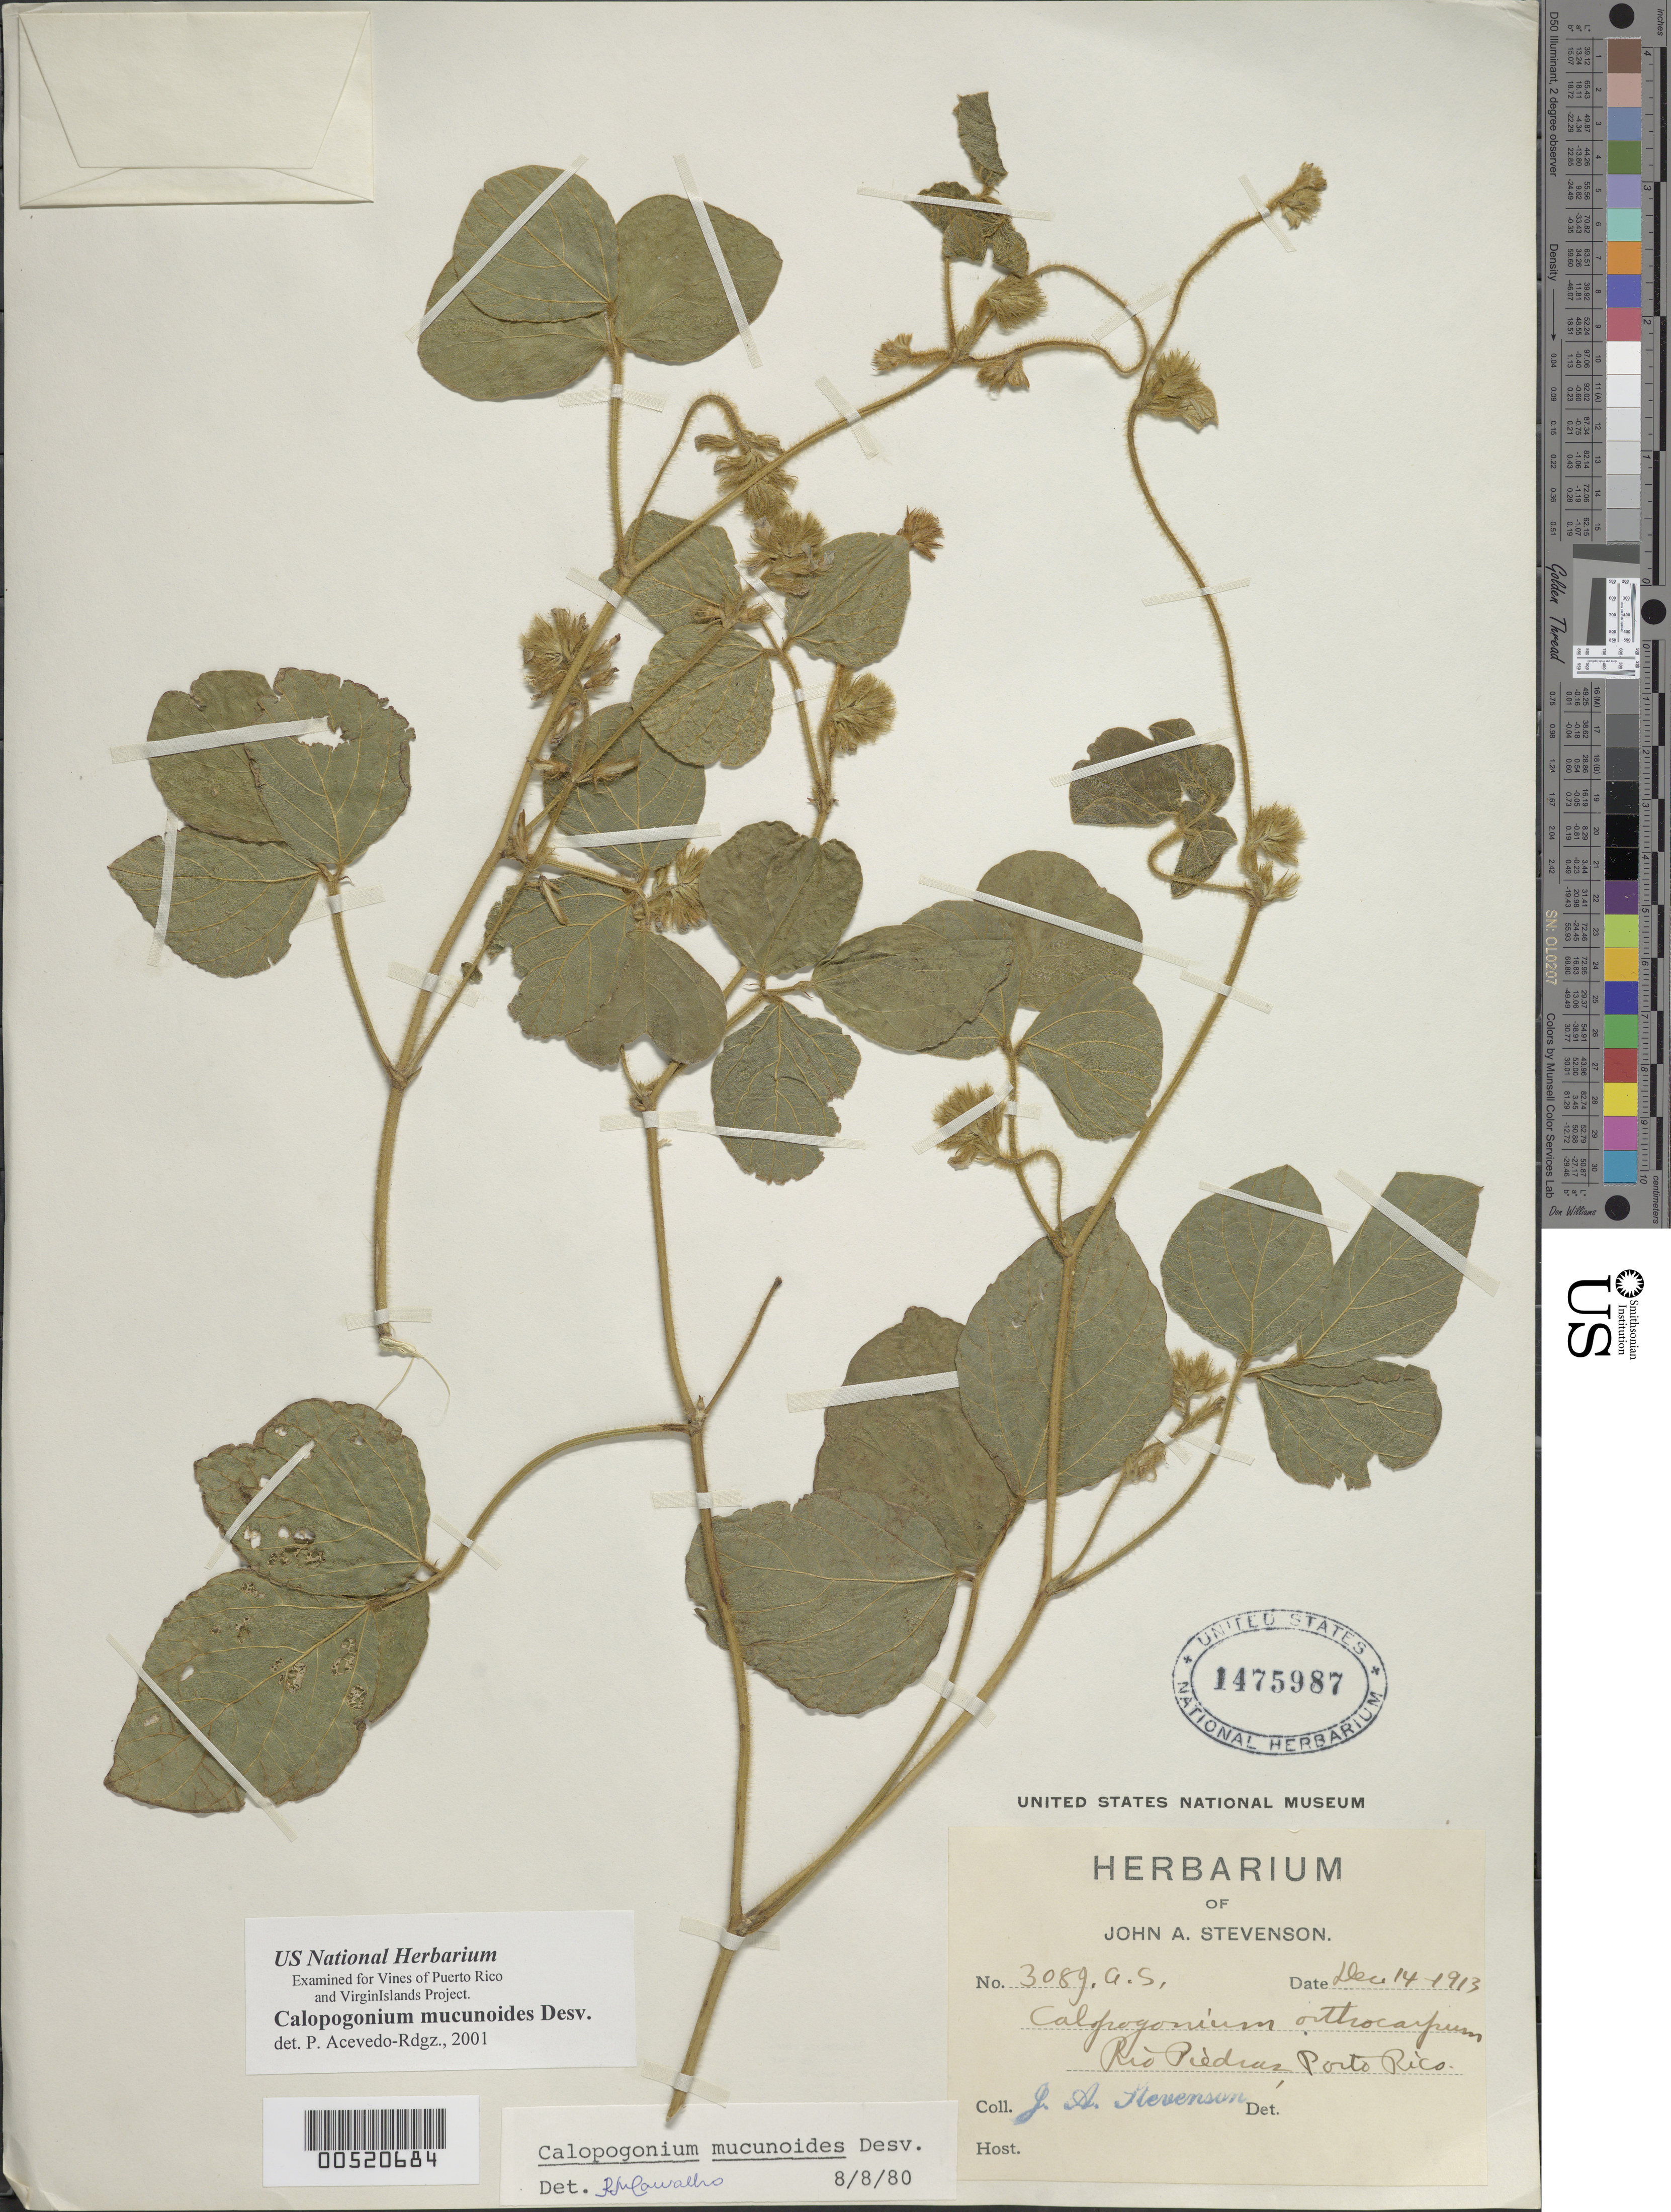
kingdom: Plantae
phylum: Tracheophyta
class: Magnoliopsida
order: Fabales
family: Fabaceae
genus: Calopogonium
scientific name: Calopogonium mucunoides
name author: Desv.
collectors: J. Stevenson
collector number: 308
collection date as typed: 14 Dec 1913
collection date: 1913-12-14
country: Puerto Rico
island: Greater Antilles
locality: Rio Piedras.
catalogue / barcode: US 1475987